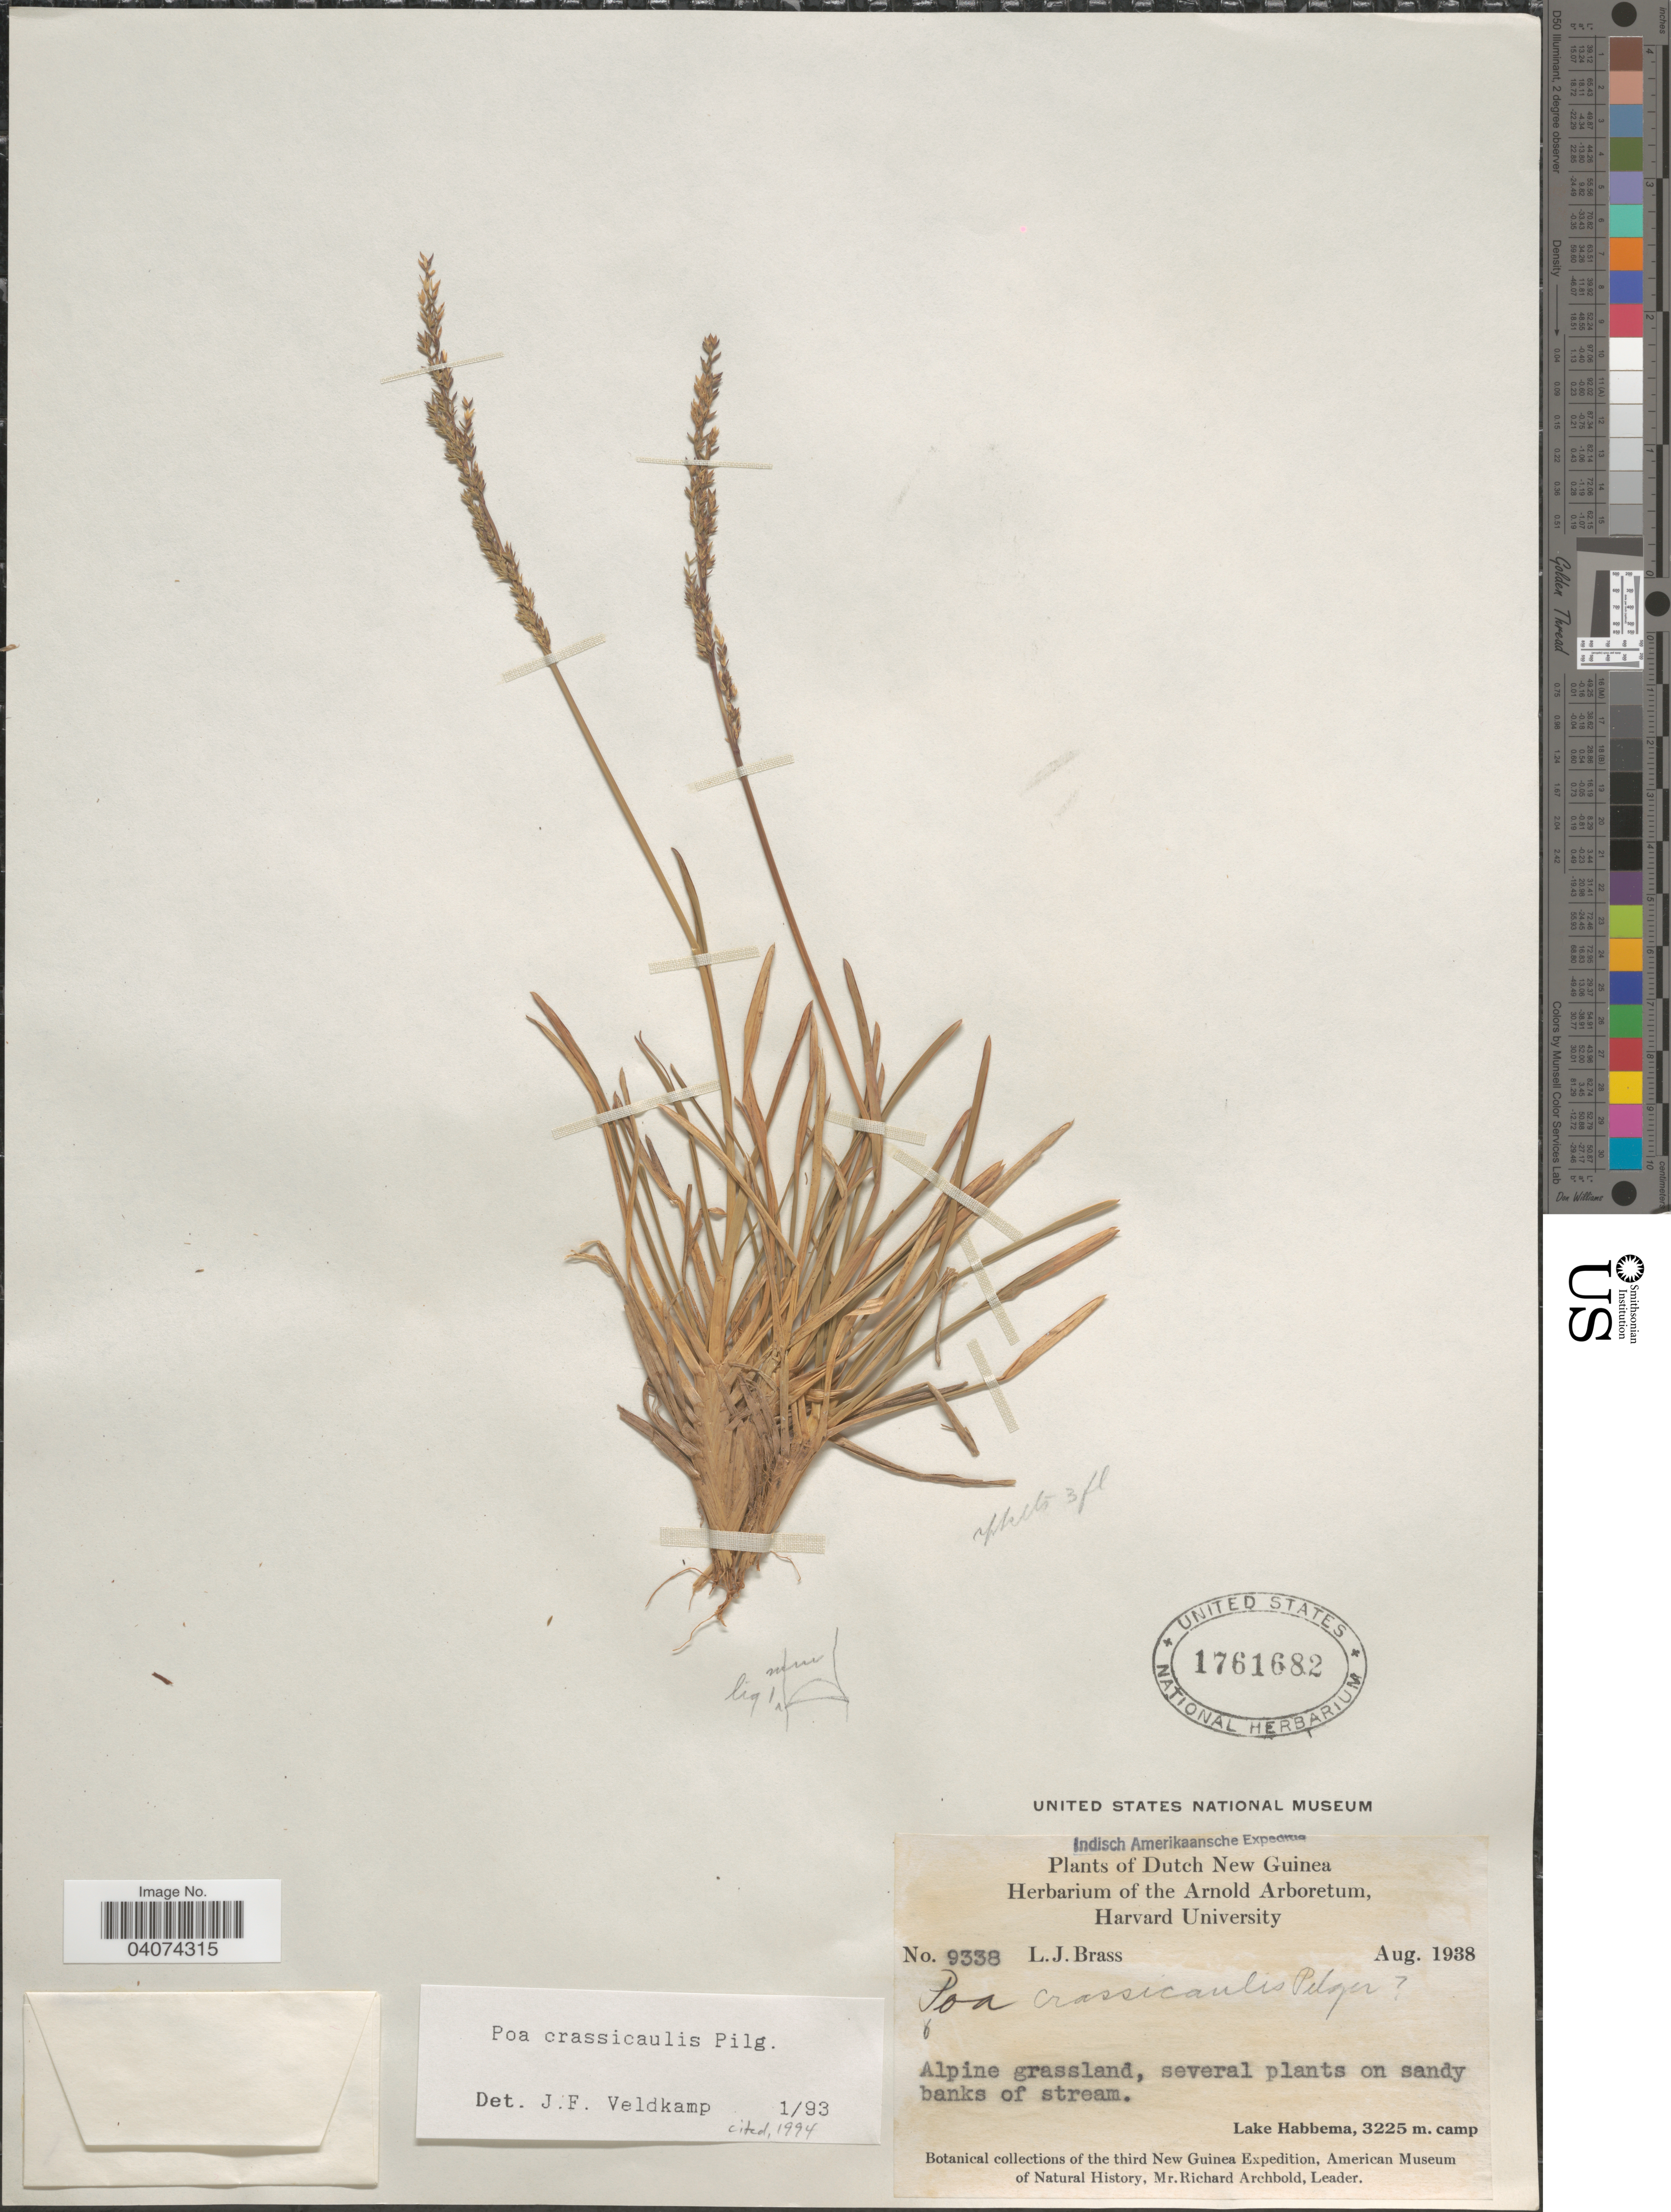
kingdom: Plantae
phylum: Tracheophyta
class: Liliopsida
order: Poales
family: Poaceae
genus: Poa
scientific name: Poa crassicaulis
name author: Pilg.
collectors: L. J. Brass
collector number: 9338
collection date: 1938-08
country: Indonesia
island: New Guinea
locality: Indisch Amerikaansche Expeditie. Dutch New Guinea. Lake Habbema. The third New Guinea Expedition.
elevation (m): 3225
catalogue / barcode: US 1761682